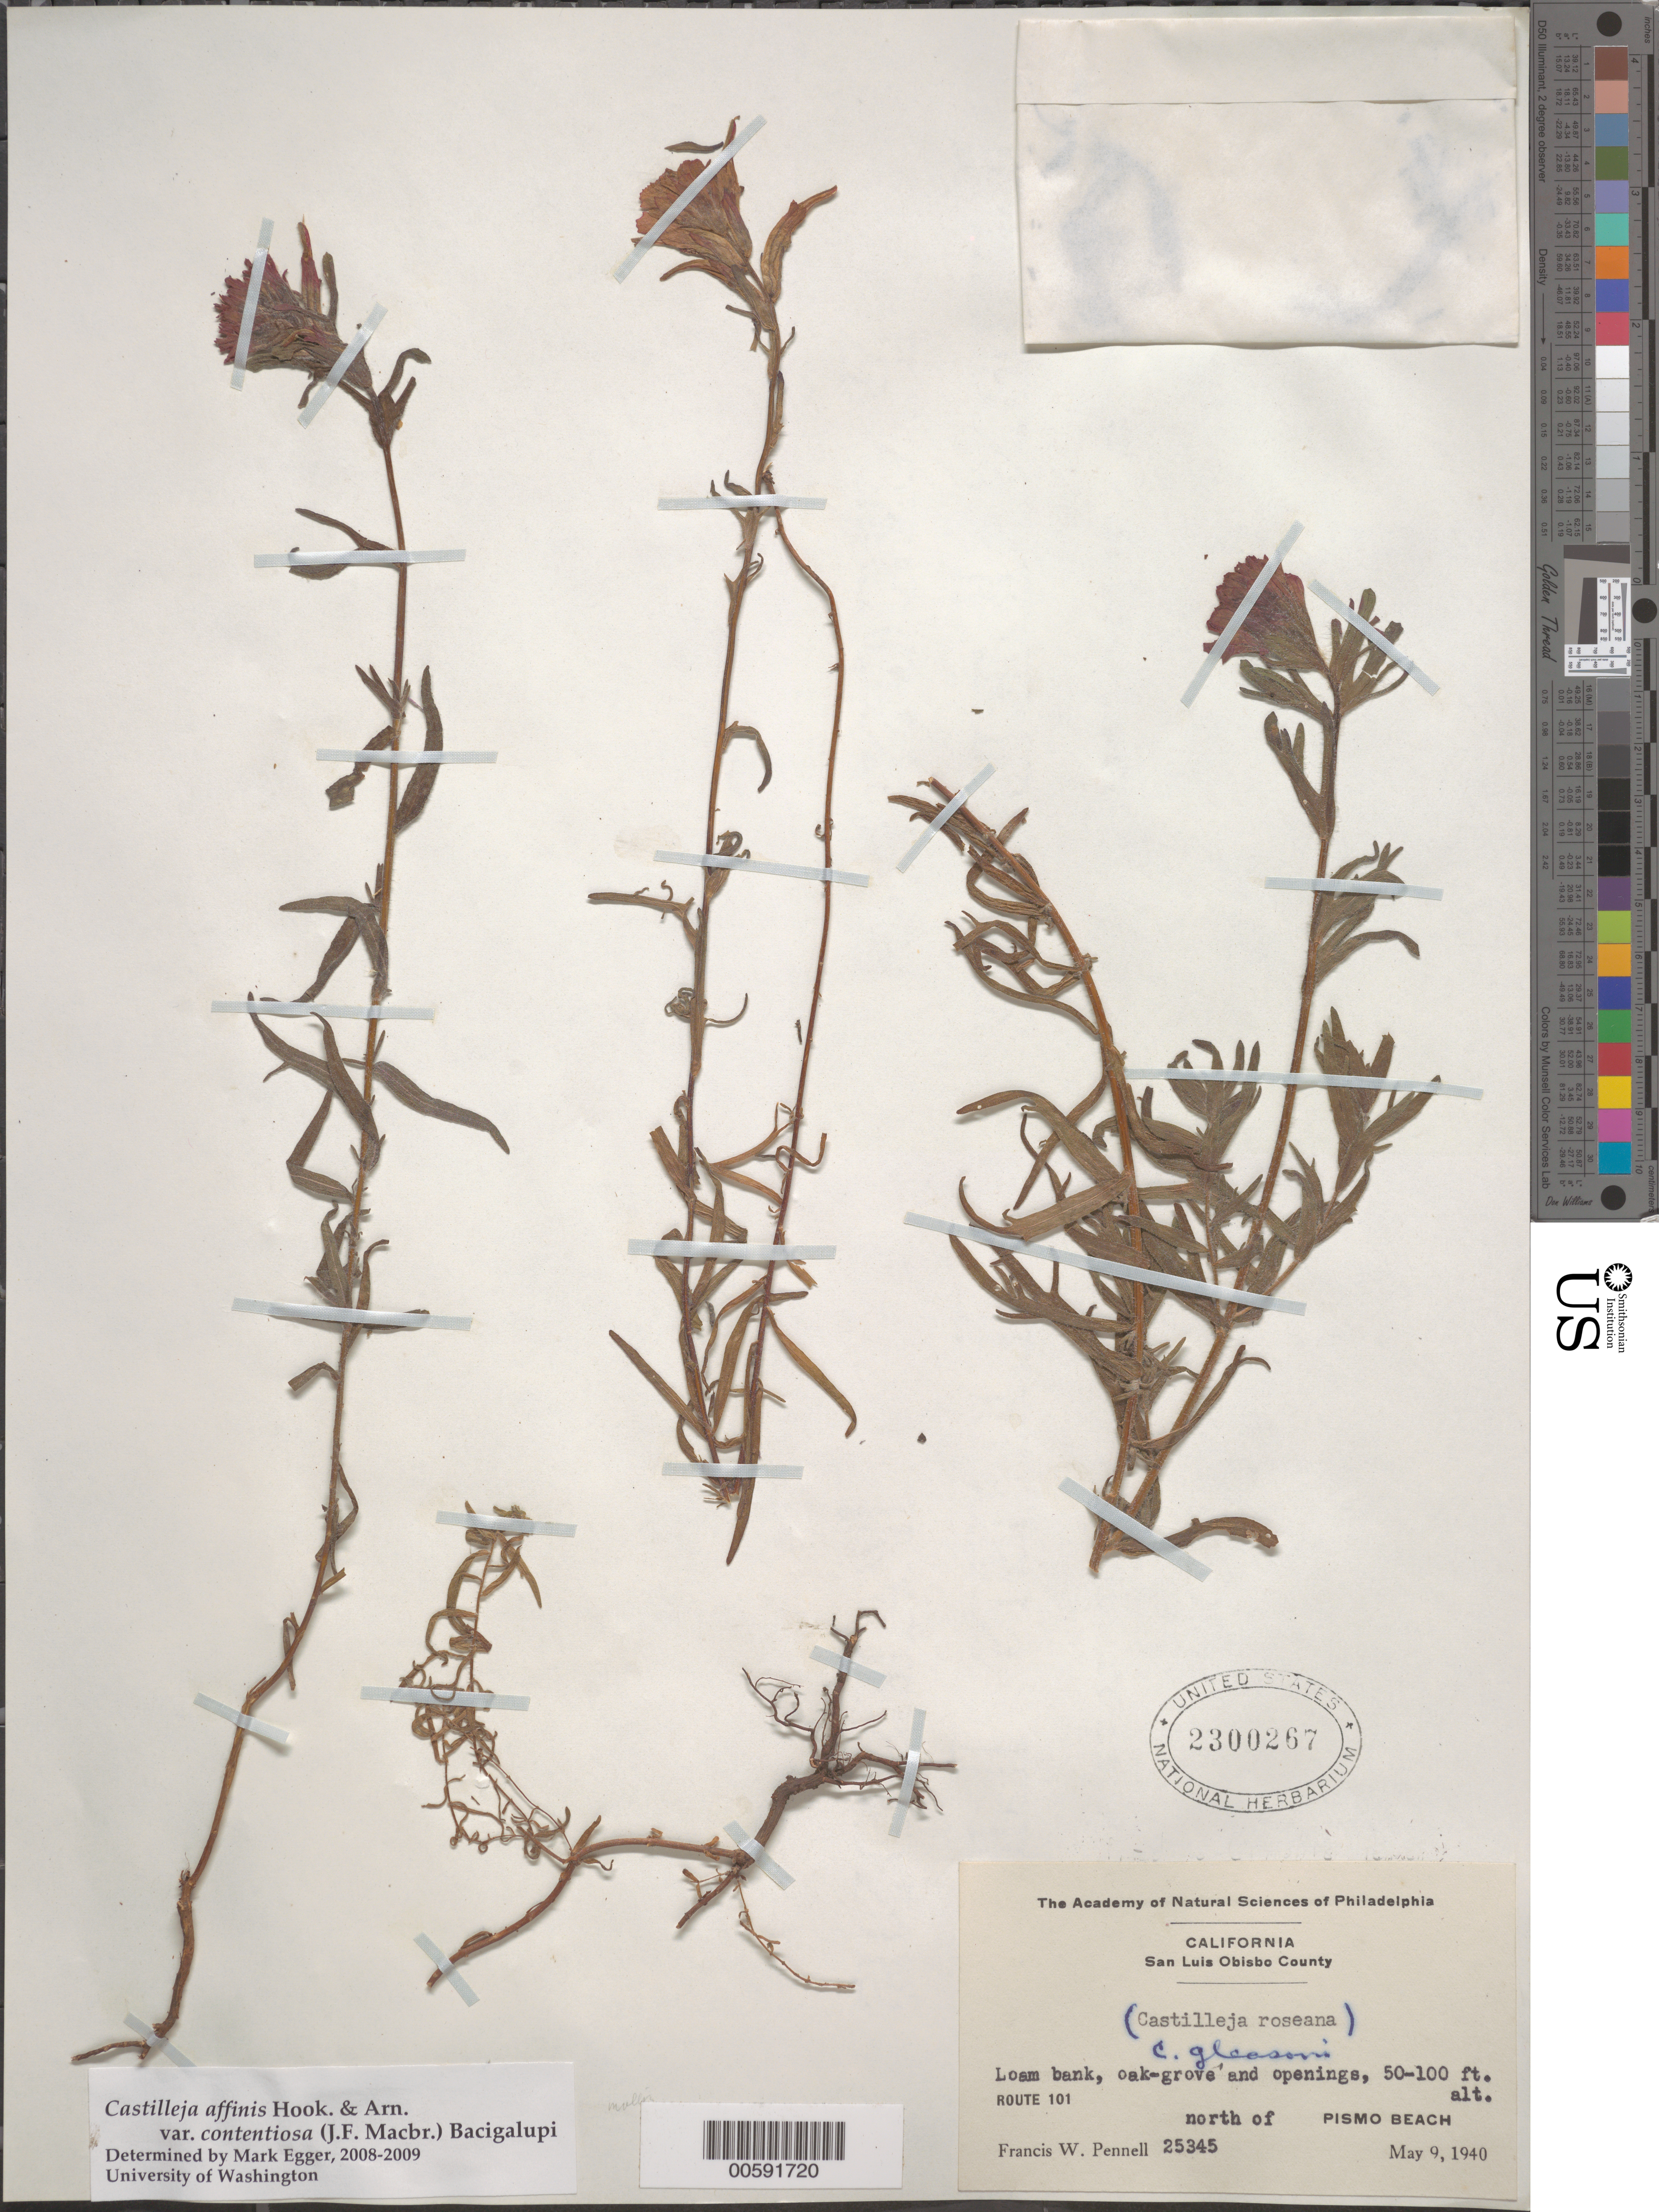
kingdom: Plantae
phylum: Tracheophyta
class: Magnoliopsida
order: Lamiales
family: Orobanchaceae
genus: Castilleja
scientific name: Castilleja affinis var. contentiosa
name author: (J.F. Macbr.) Bacigalupi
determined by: Egger, J. M., University of Washington Botanic Gardens (UNITED STATES)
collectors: F. W. Pennell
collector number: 25345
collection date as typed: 09 May 1940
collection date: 1940-05-09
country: United States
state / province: California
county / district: San Luis Obispo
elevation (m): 15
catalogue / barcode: US 2300267